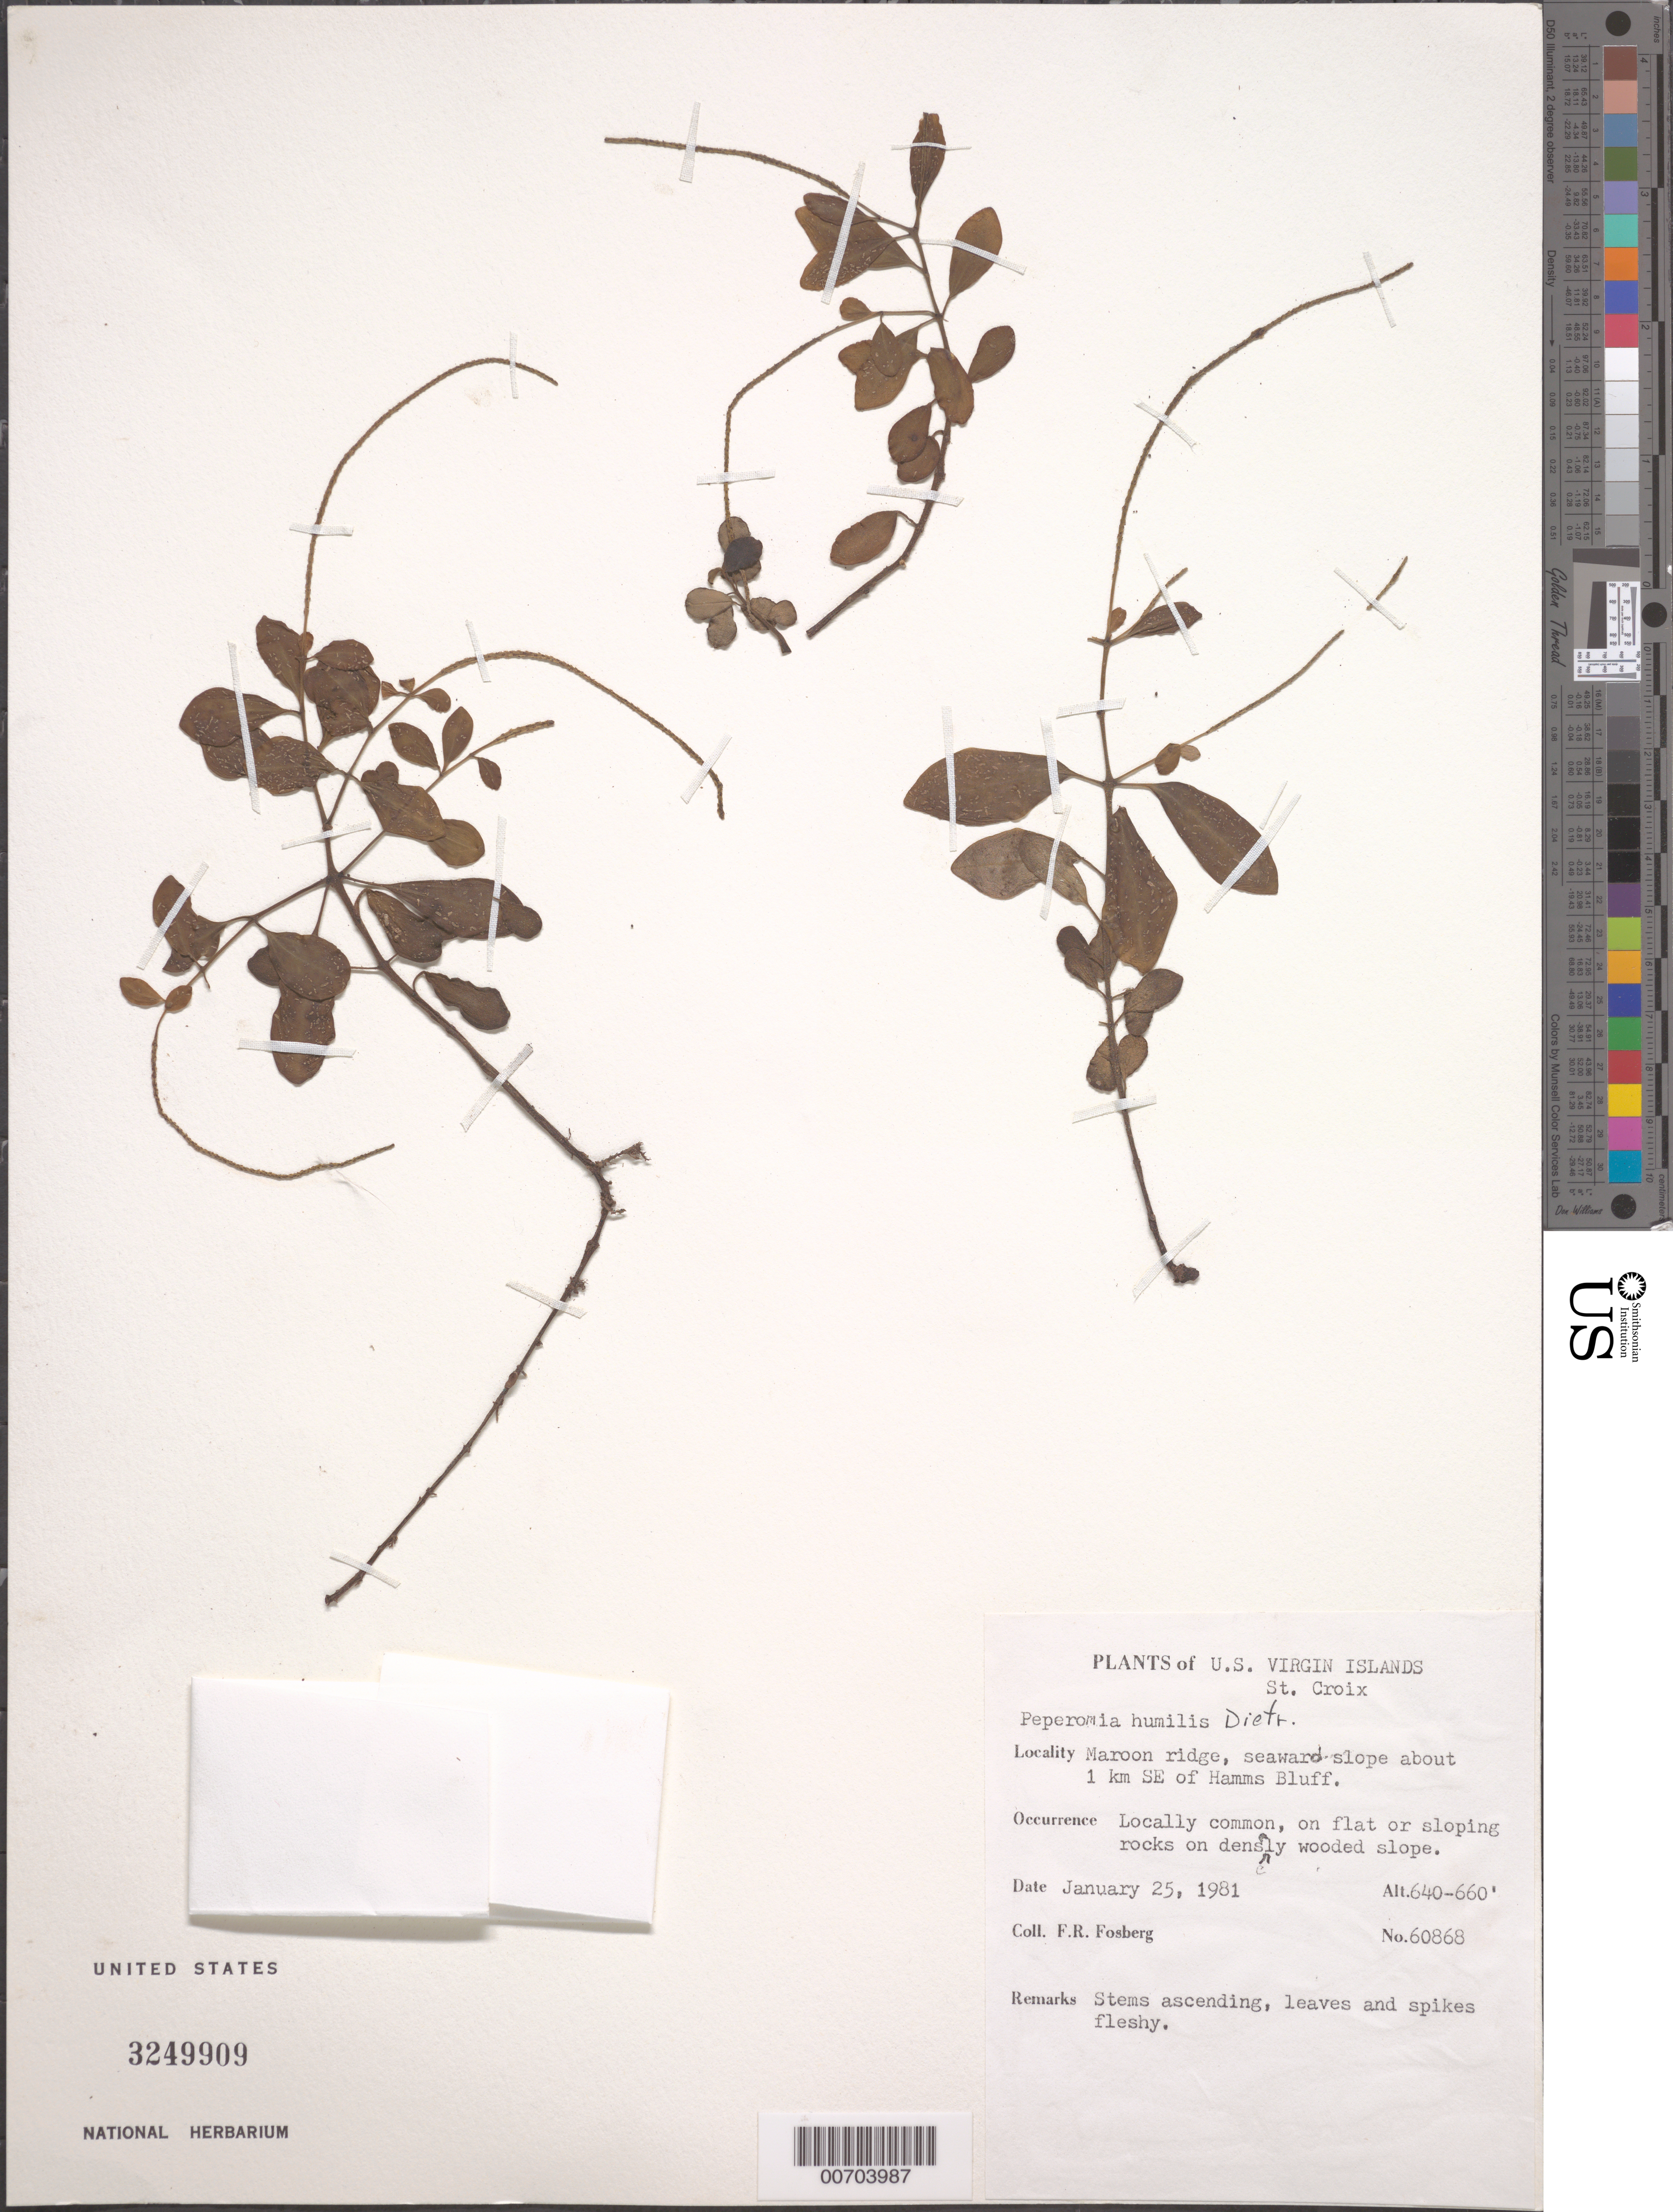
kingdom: Plantae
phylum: Tracheophyta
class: Magnoliopsida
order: Piperales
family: Piperaceae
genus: Peperomia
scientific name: Peperomia humilis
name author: (Vahl) A. Dietr.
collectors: F. R. Fosberg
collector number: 60868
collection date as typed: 25 Jan 1981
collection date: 1981-01-25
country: U.S. Virgin Islands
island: St. Croix Island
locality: Maroon Ridge, seaward slope about 1 km SE of Hamms Bluff.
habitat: On flat or sloping rocks on densely wooded slope.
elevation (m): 195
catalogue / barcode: US 3249909